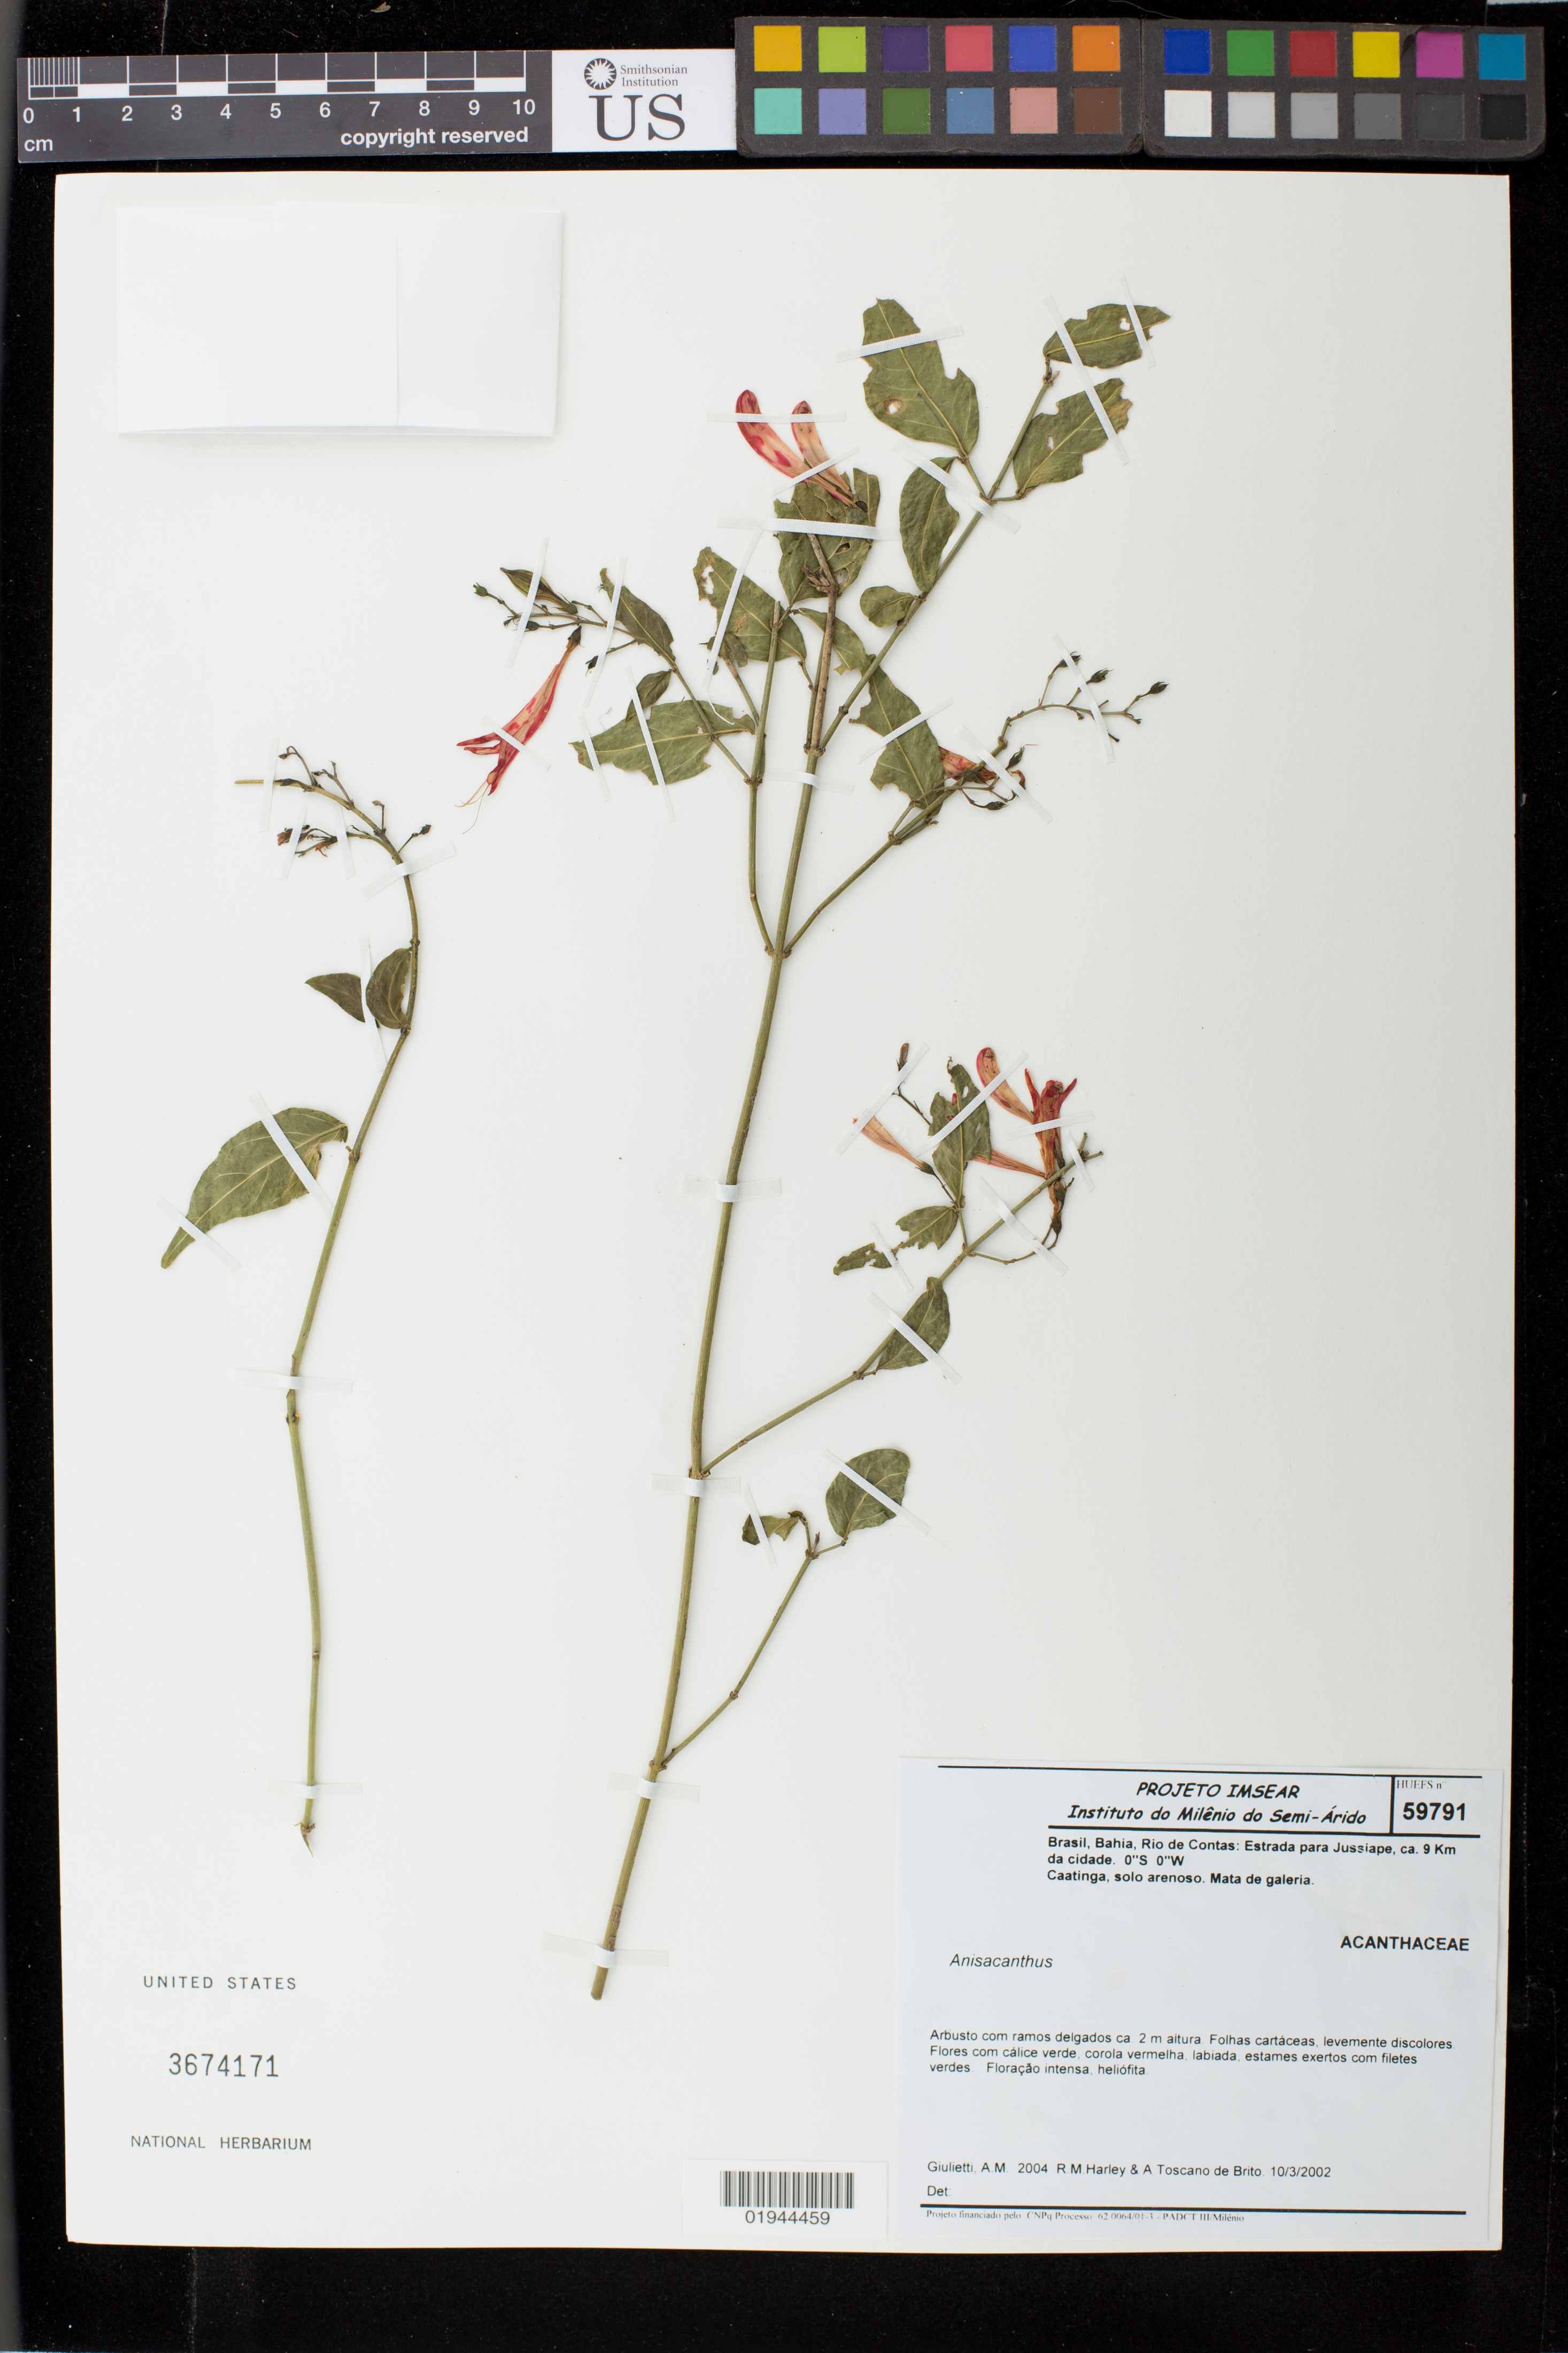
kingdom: Plantae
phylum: Tracheophyta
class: Magnoliopsida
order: Lamiales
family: Acanthaceae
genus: Anisacanthus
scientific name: Anisacanthus sp.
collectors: A. Giulietti, R. M. Harley & A. Toscano de Brito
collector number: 2004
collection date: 2002-03-10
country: Brazil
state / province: Bahia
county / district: Rio de Contas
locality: Estrada para Jussiape, ca. 9 km da cidade.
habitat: Caatinga, solo arenoso. Mata de galeria.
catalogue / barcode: US 3674171